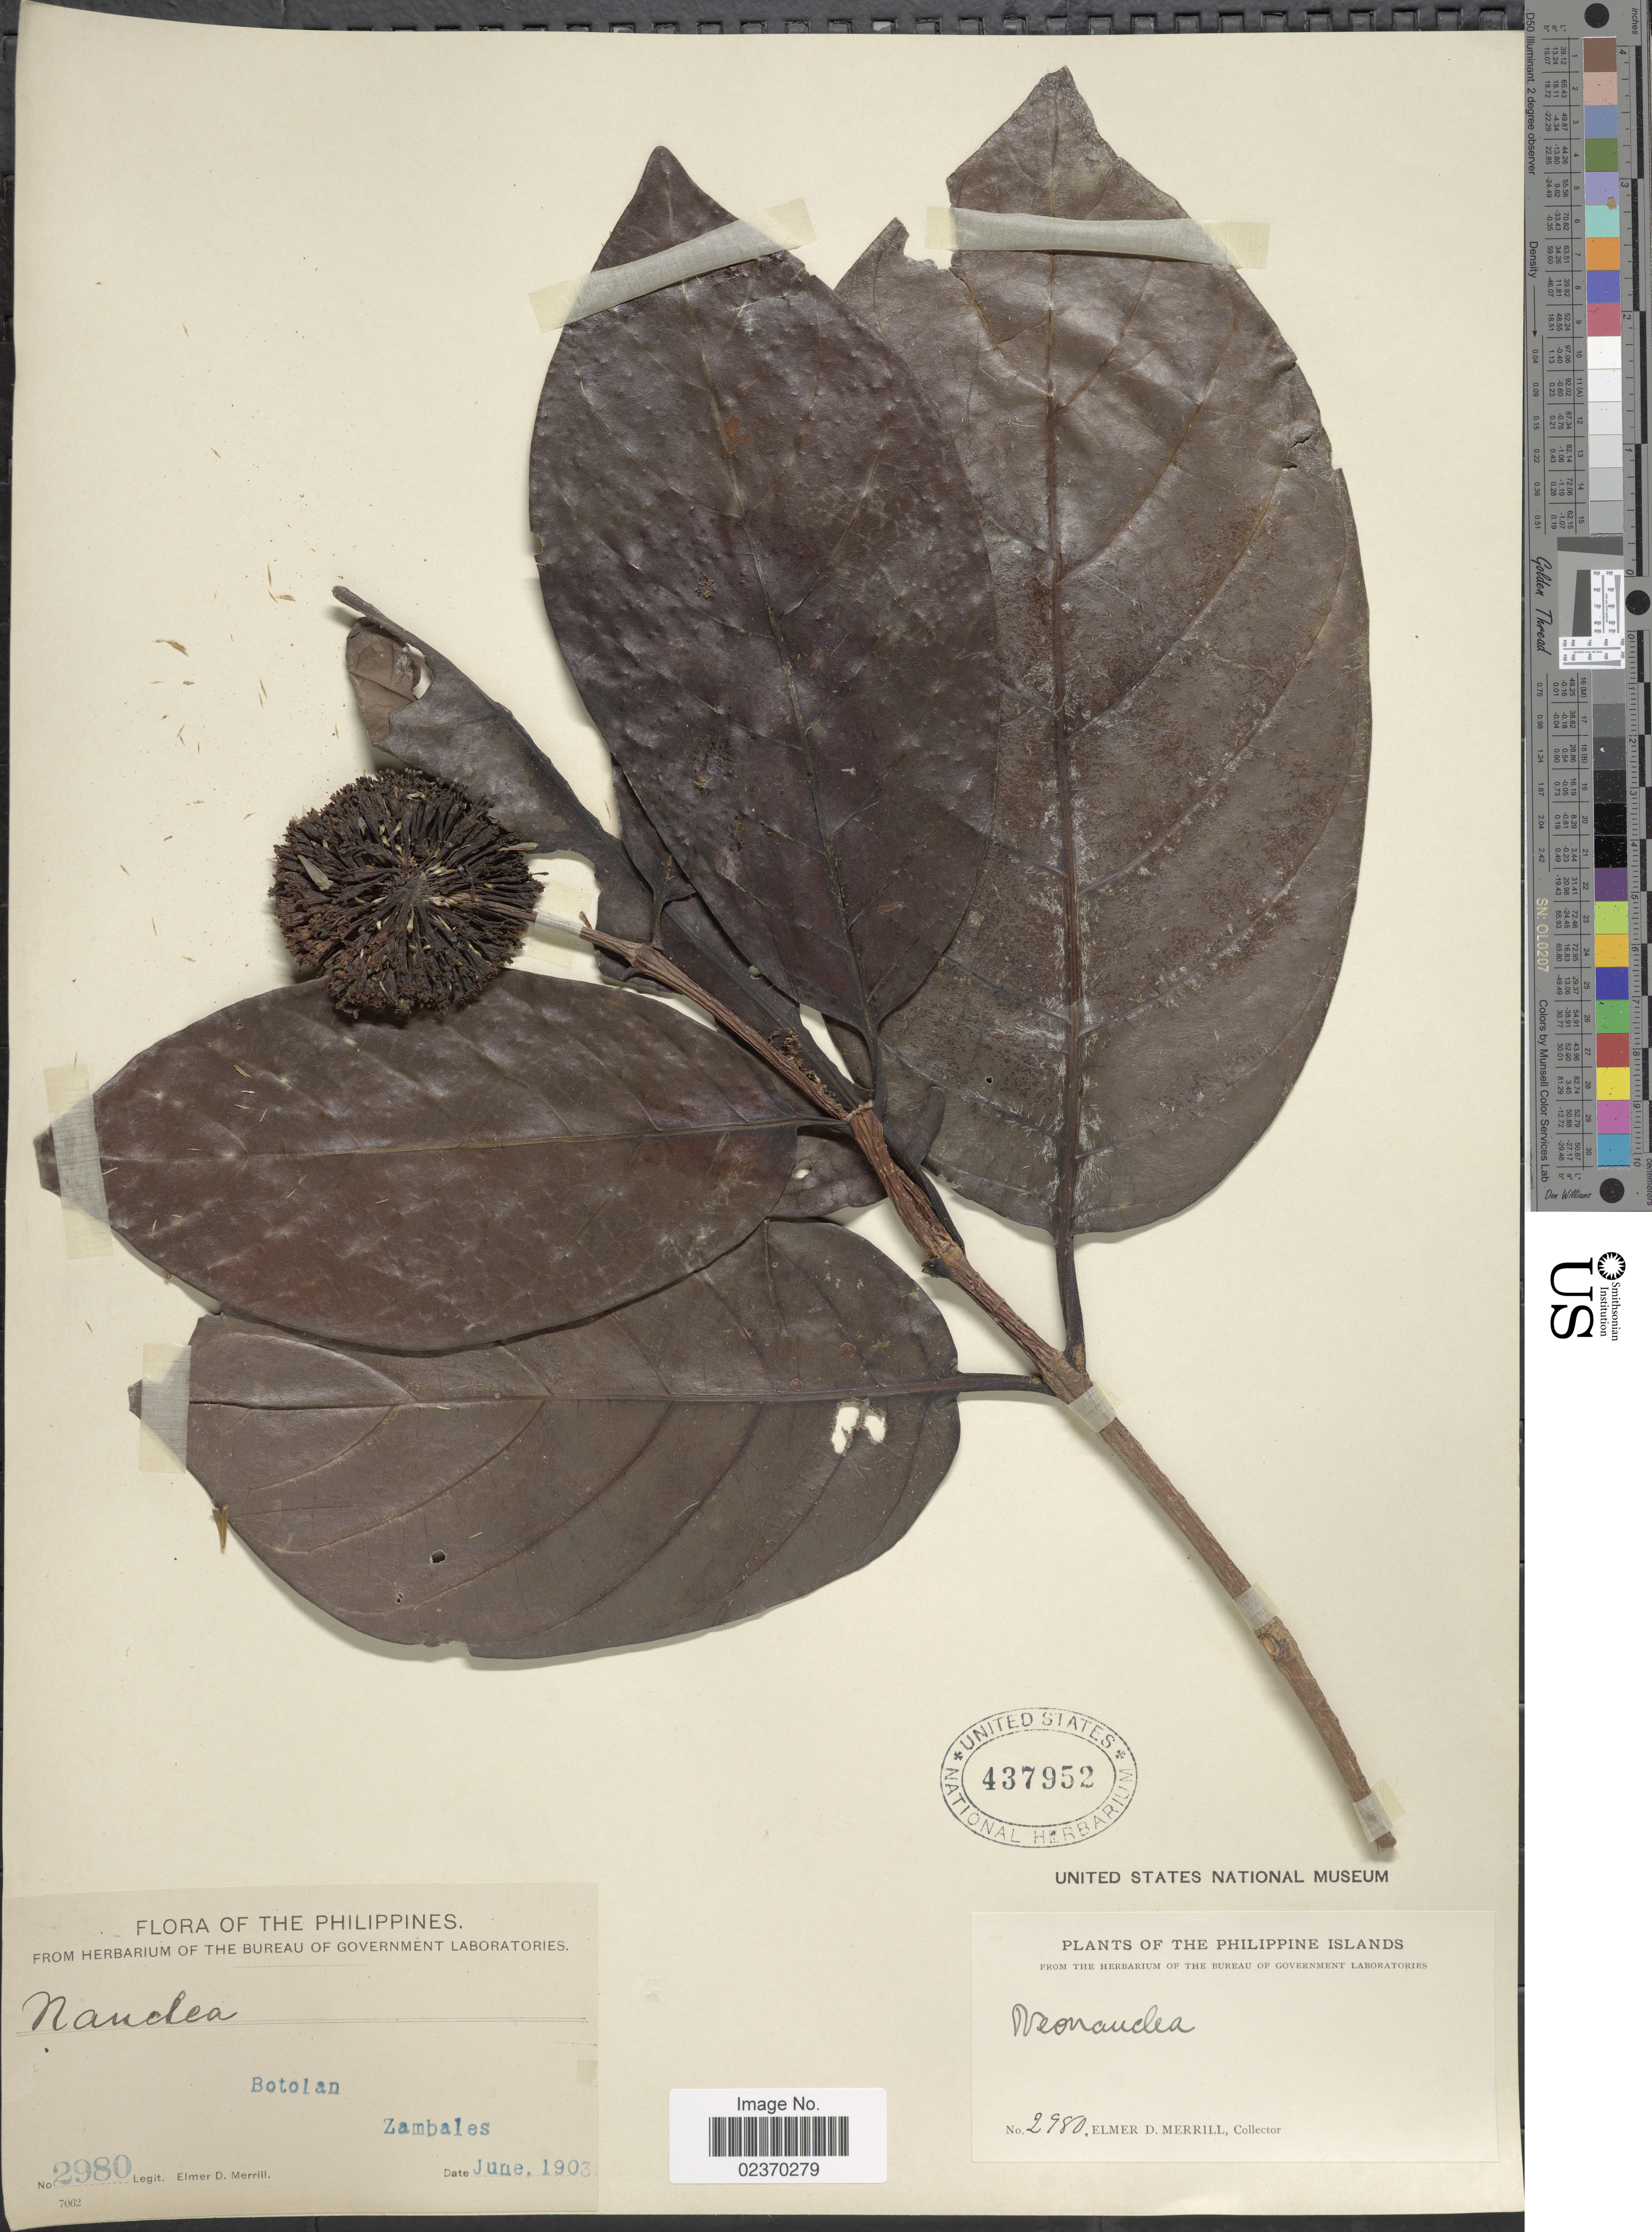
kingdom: Plantae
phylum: Tracheophyta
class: Magnoliopsida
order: Gentianales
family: Rubiaceae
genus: Neonauclea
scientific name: Neonauclea media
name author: (Havil.) Merr.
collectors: E. D. Merrill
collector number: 2980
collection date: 1903-06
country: Philippines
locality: The Philippine Islands, Botolan, Zambales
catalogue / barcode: US 437952